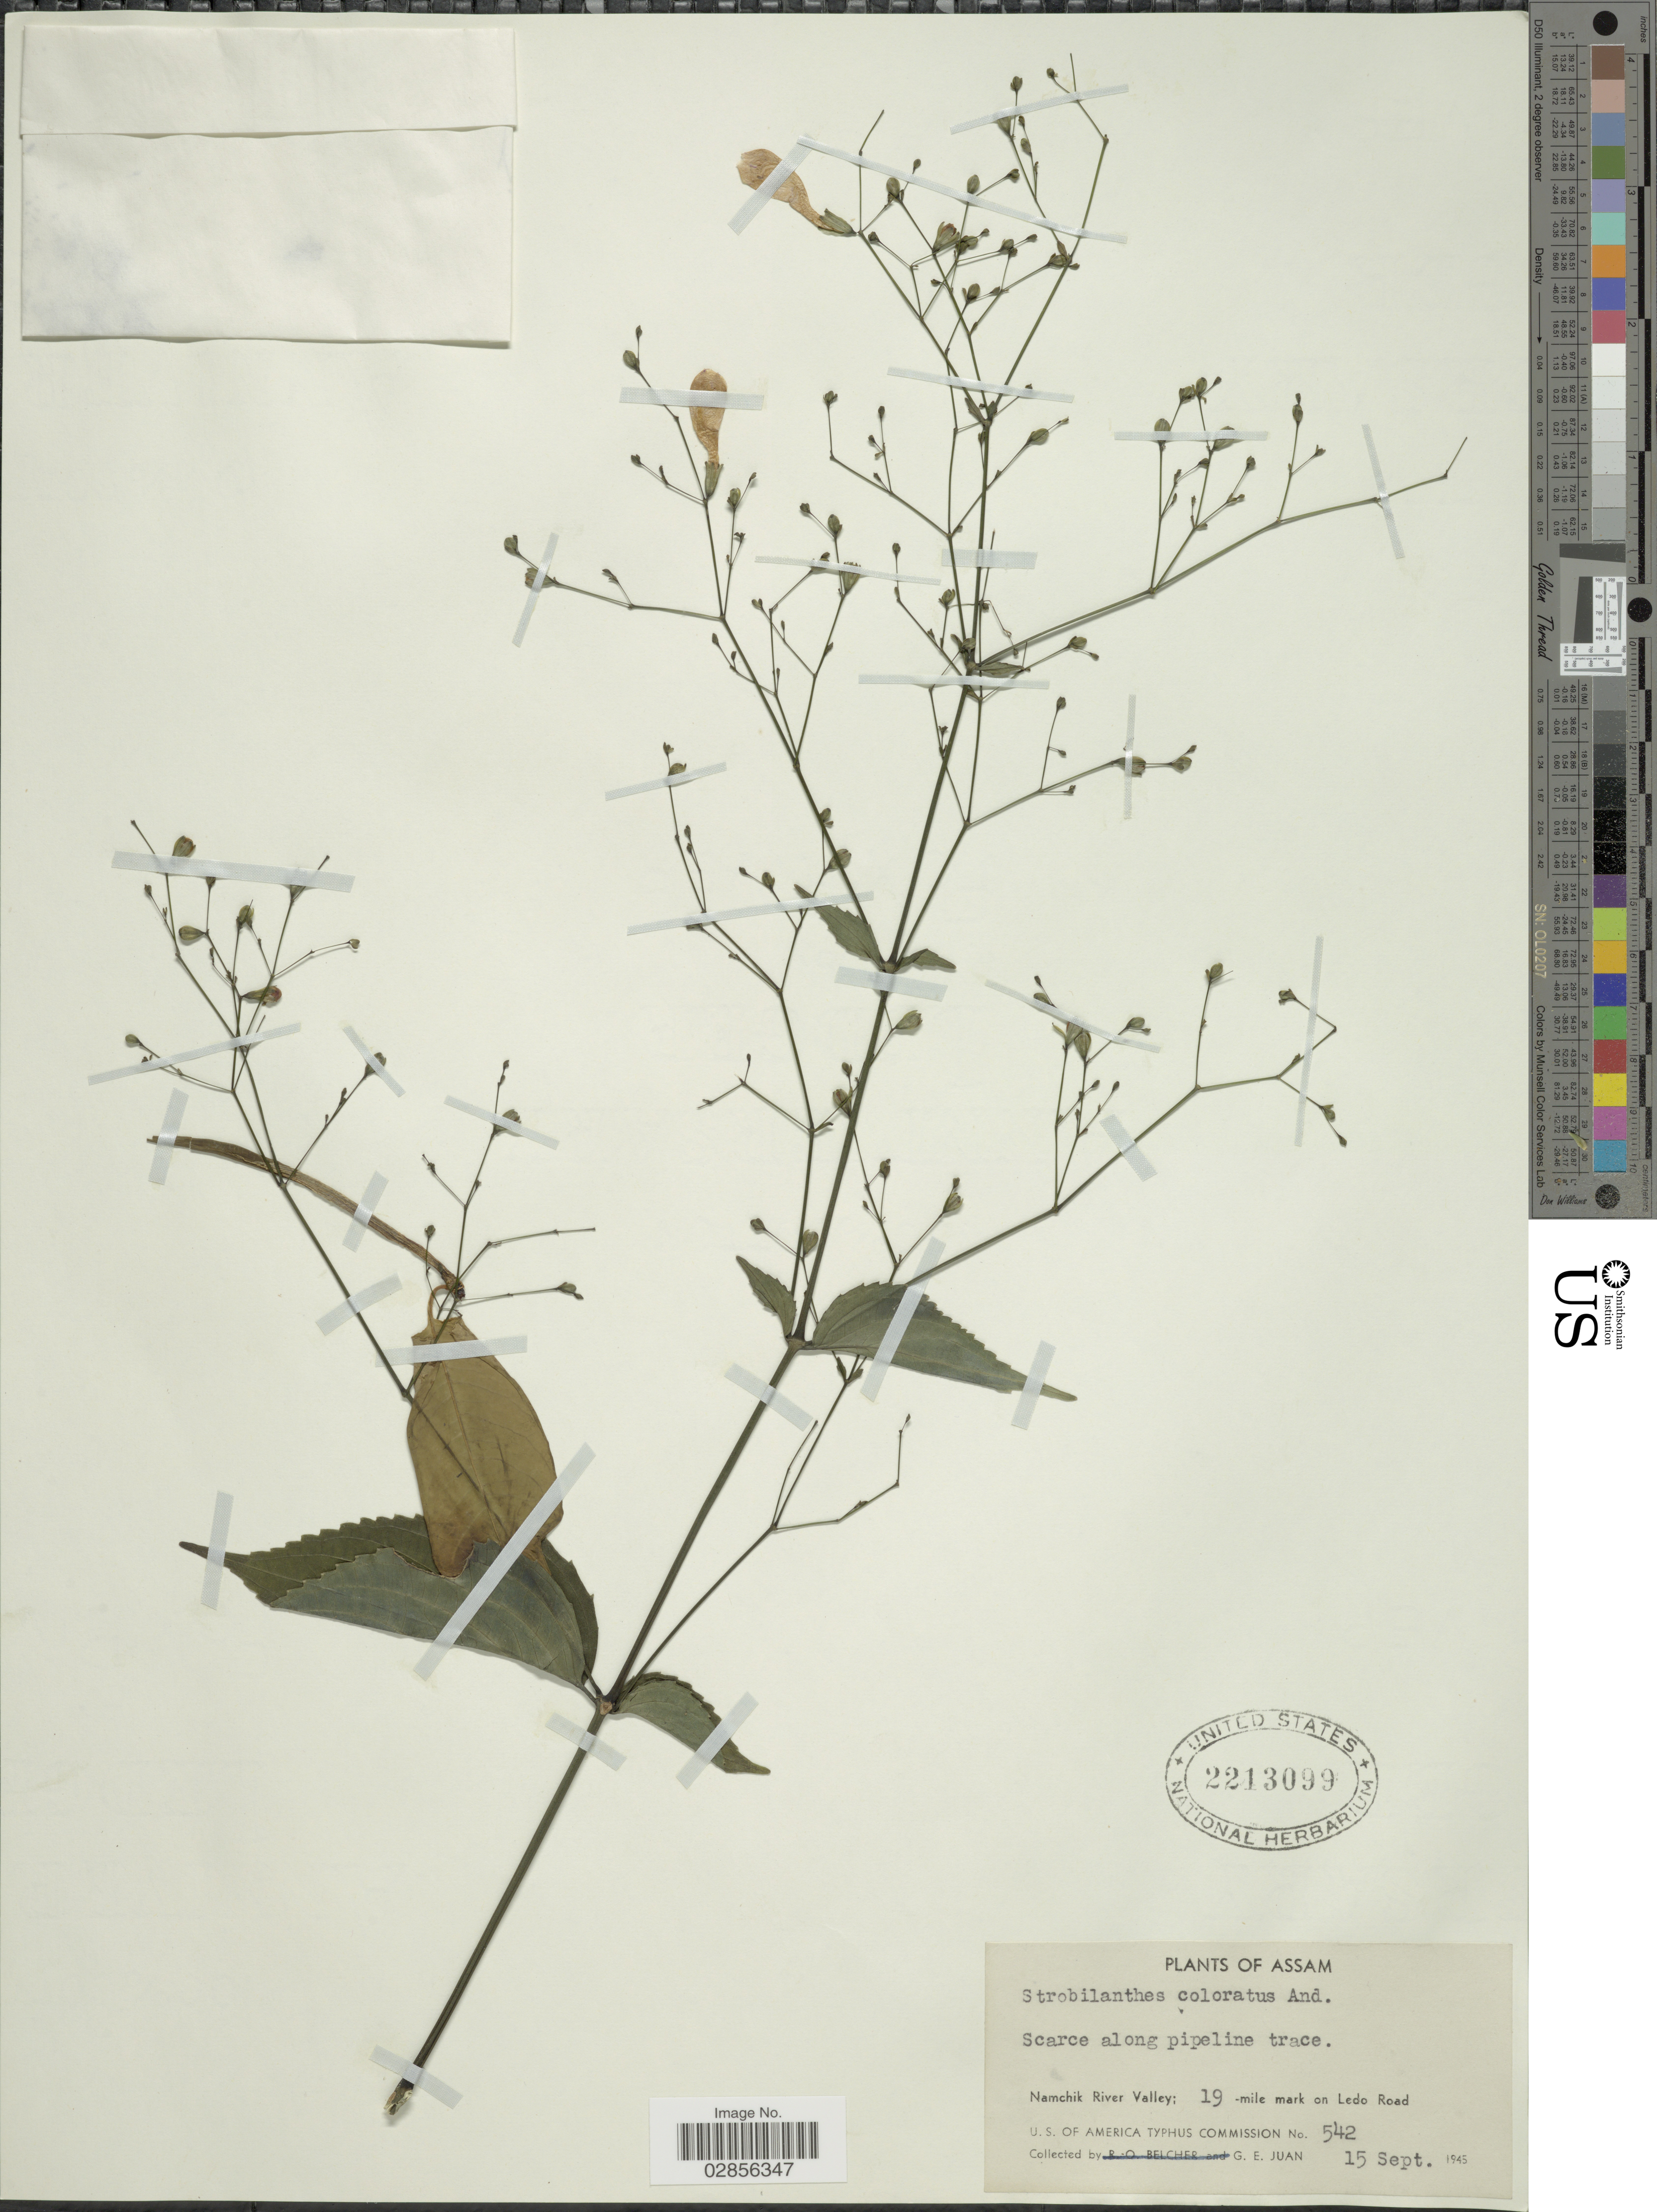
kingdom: Plantae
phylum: Tracheophyta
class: Magnoliopsida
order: Lamiales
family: Acanthaceae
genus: Strobilanthes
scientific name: Strobilanthes coloratus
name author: T. Anderson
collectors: G. Juan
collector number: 542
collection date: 1945-09-15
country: India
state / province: Assam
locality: Namchik River Valley; 19-mile mark on Ledo Road.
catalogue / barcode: US 2213099